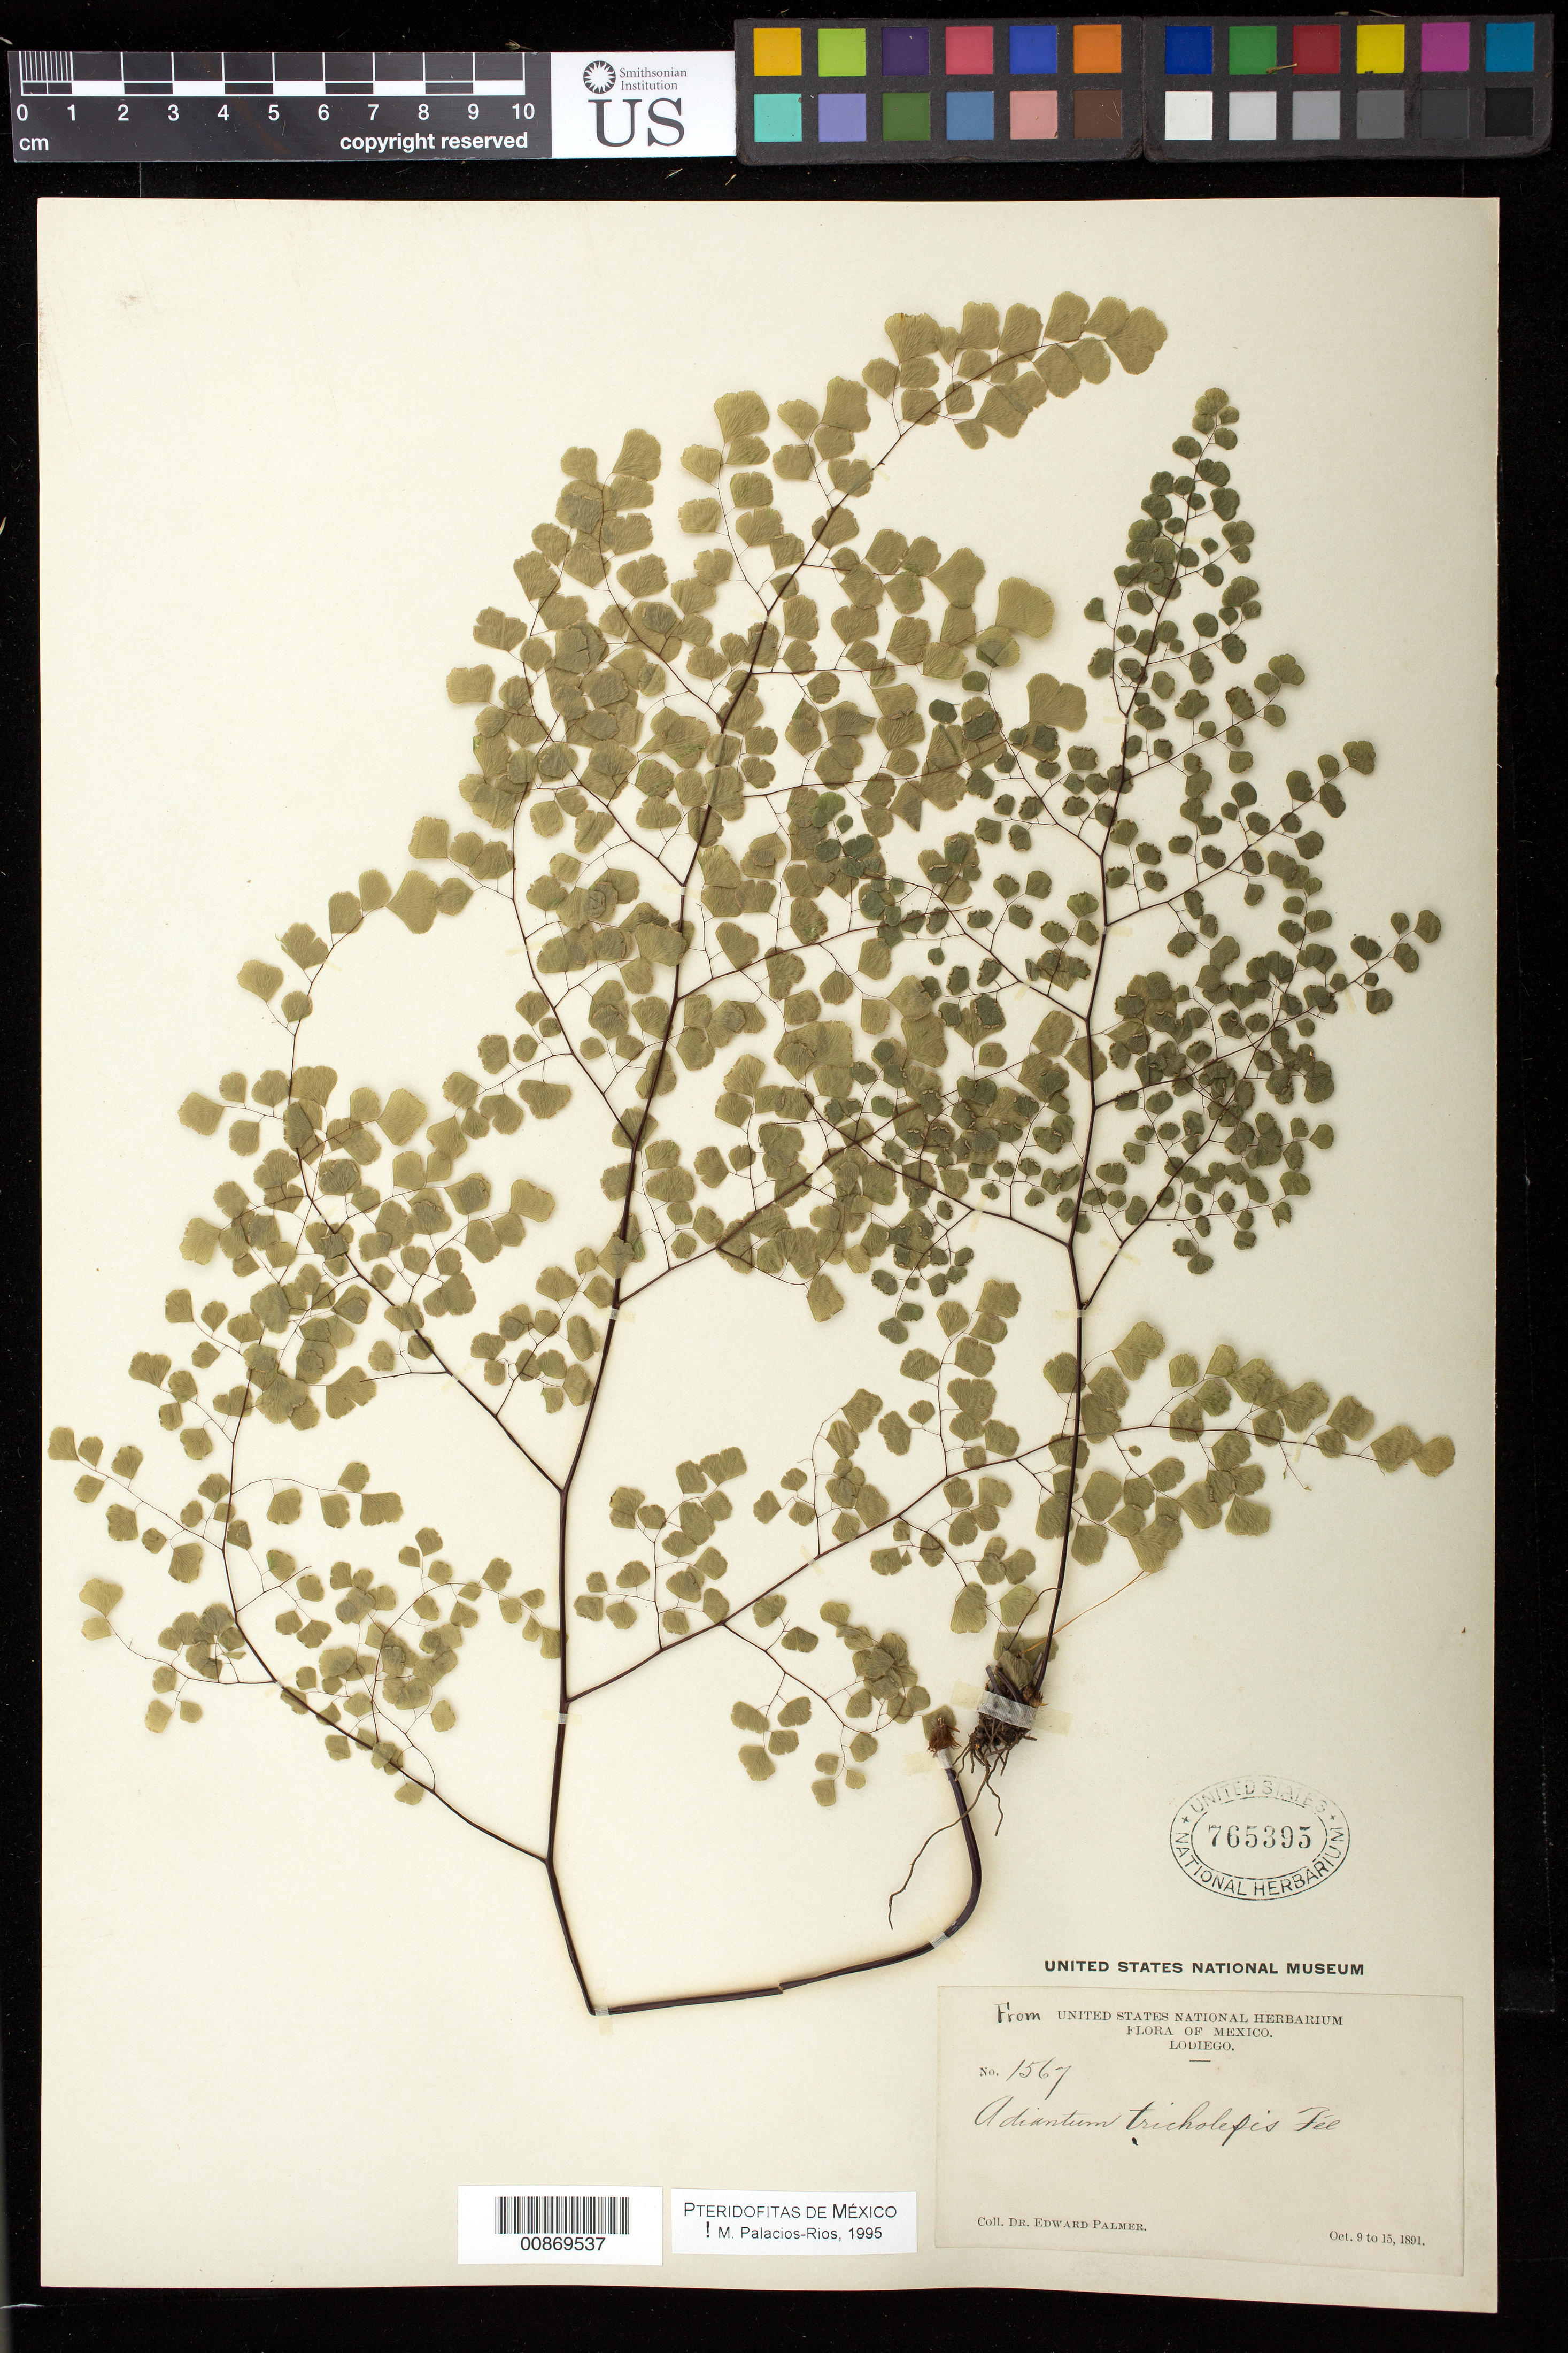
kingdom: Plantae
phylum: Tracheophyta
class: Polypodiopsida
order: Polypodiales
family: Pteridaceae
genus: Adiantum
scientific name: Adiantum tricholepis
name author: Fée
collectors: E. Palmer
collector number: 1567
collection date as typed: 09 Oct 1891 to 15 Oct 1891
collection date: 1891-10-09/1891-10-15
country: Mexico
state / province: Sinaloa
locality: Lodiego, Sinaloa.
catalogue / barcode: US 765395